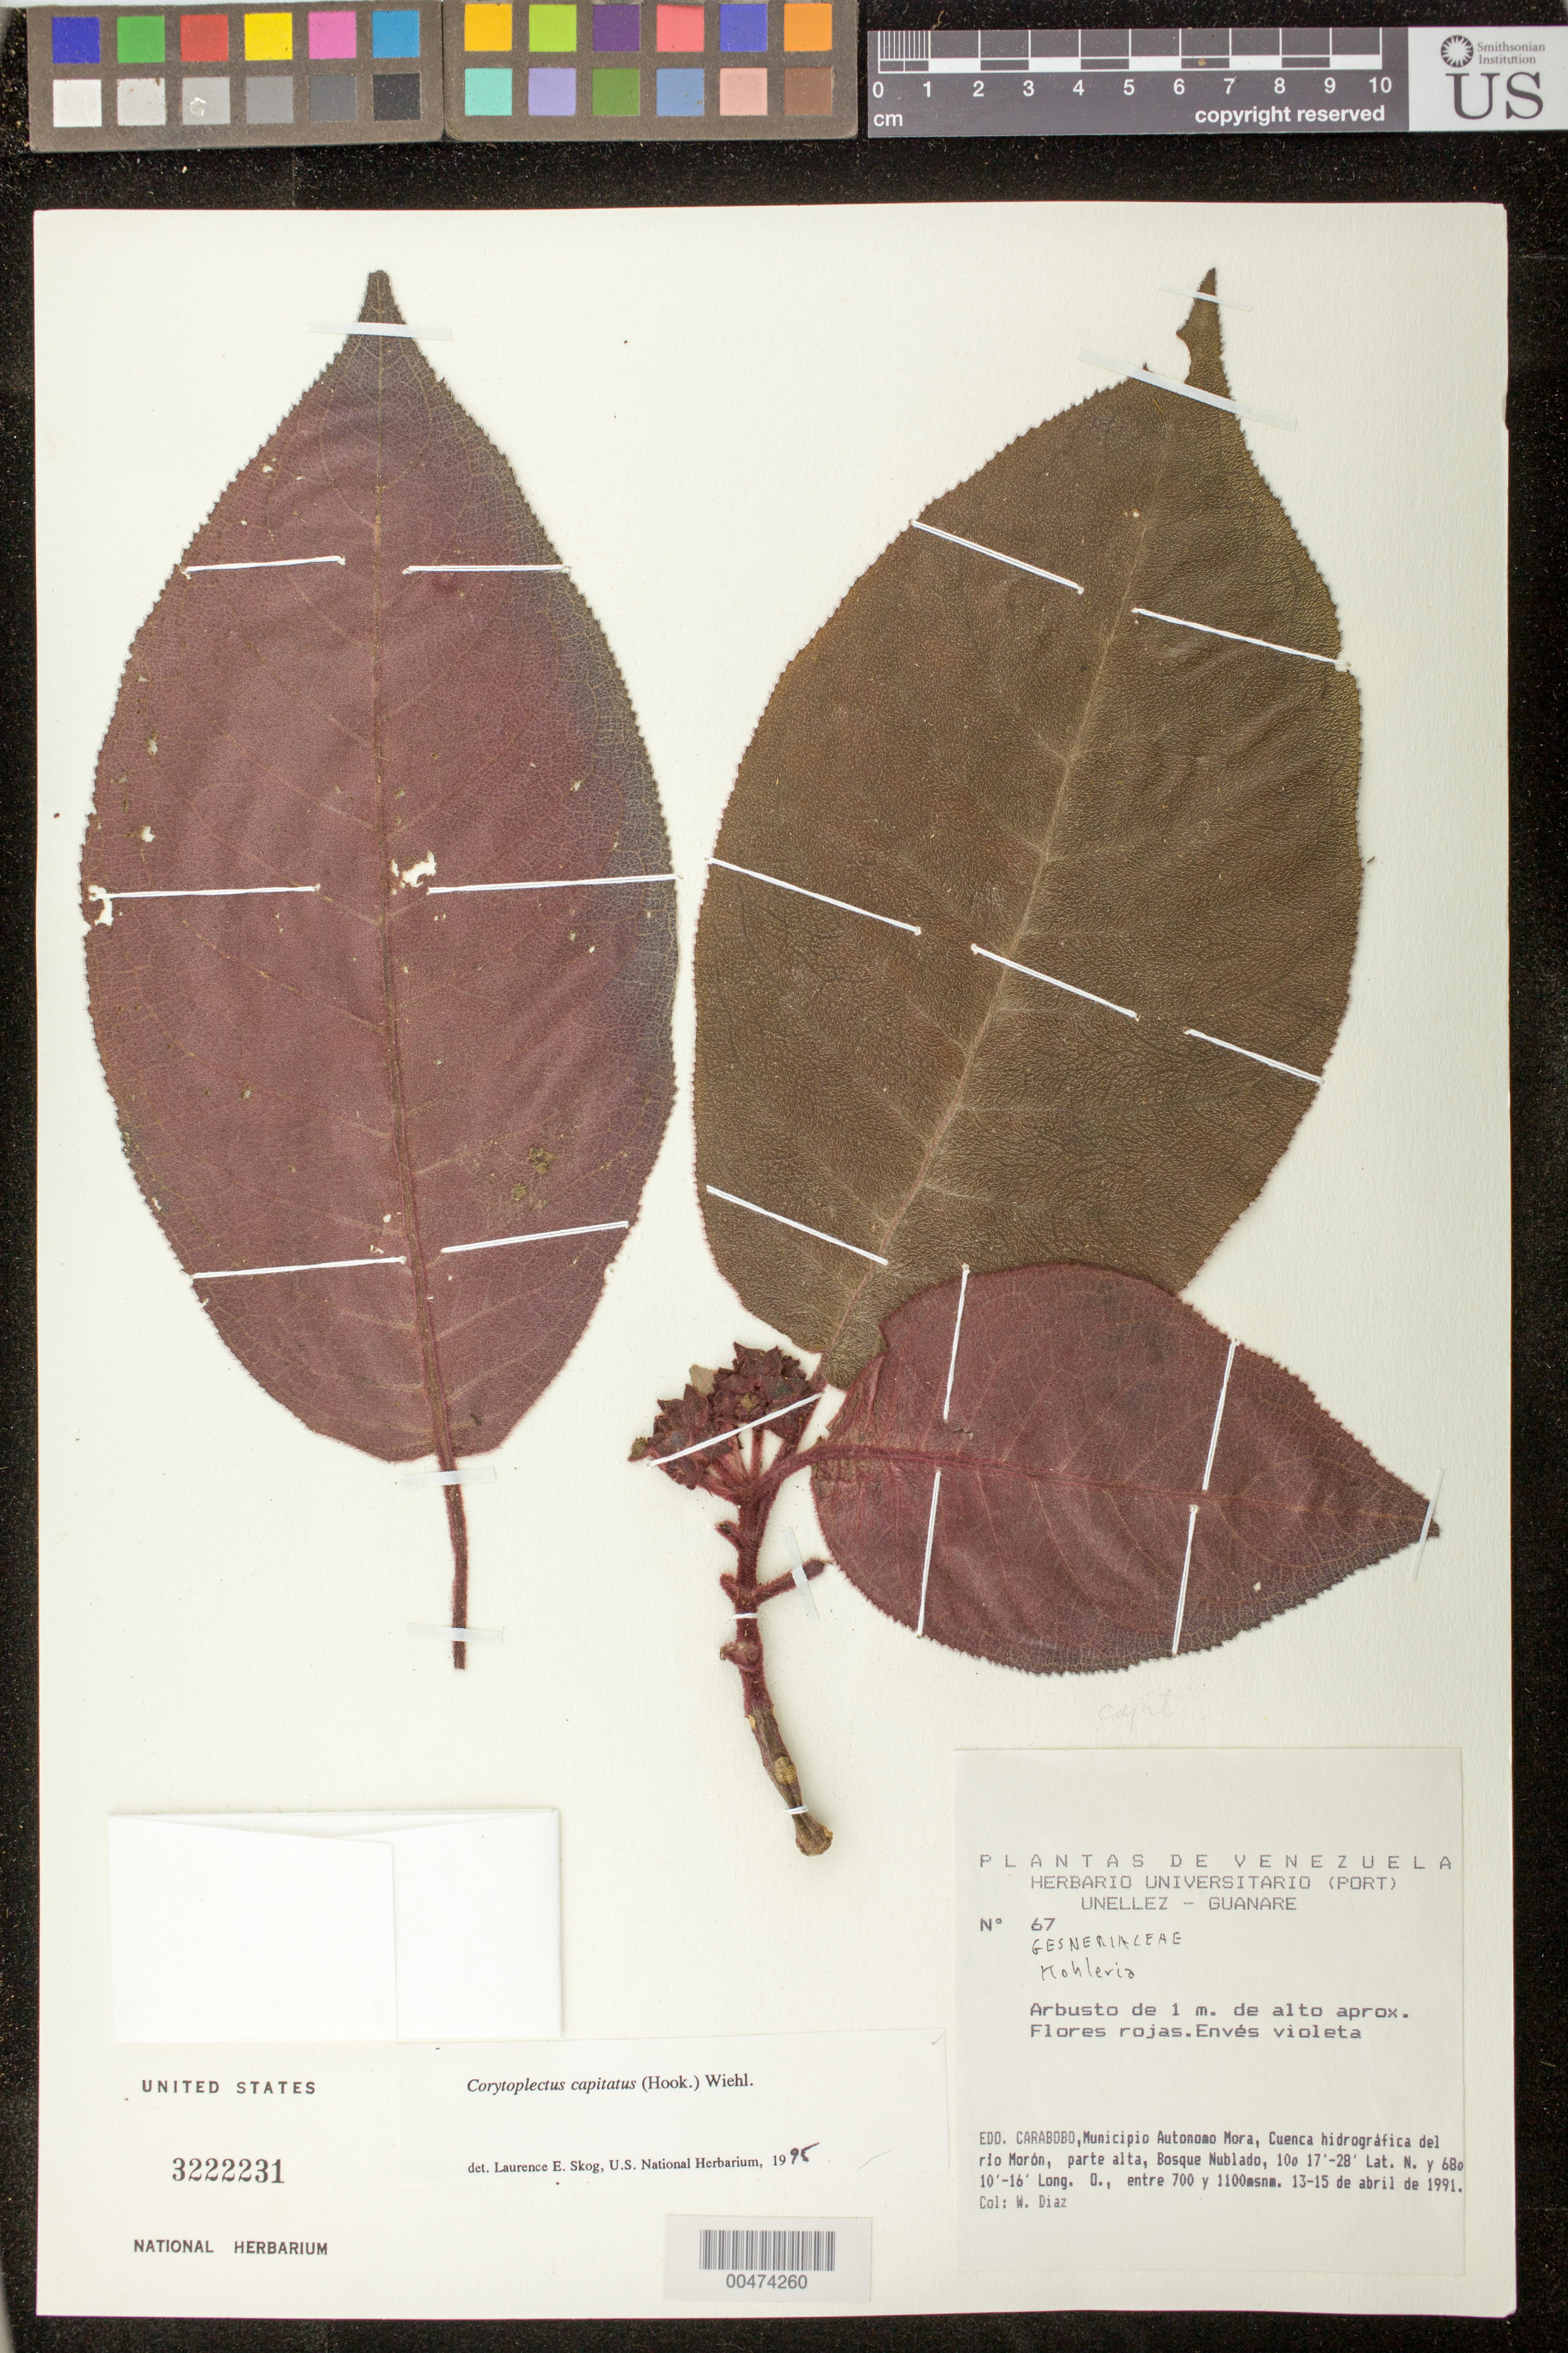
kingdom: Plantae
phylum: Tracheophyta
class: Magnoliopsida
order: Lamiales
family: Gesneriaceae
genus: Corytoplectus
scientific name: Corytoplectus capitatus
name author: (Hook.) Wiehler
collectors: W. Díaz P.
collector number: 67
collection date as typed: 13-15 Apr 1991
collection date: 1991-04-13/1991-04-15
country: Venezuela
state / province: Carabobo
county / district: Juan José Mora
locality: Autonomo Mora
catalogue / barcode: US 3222231